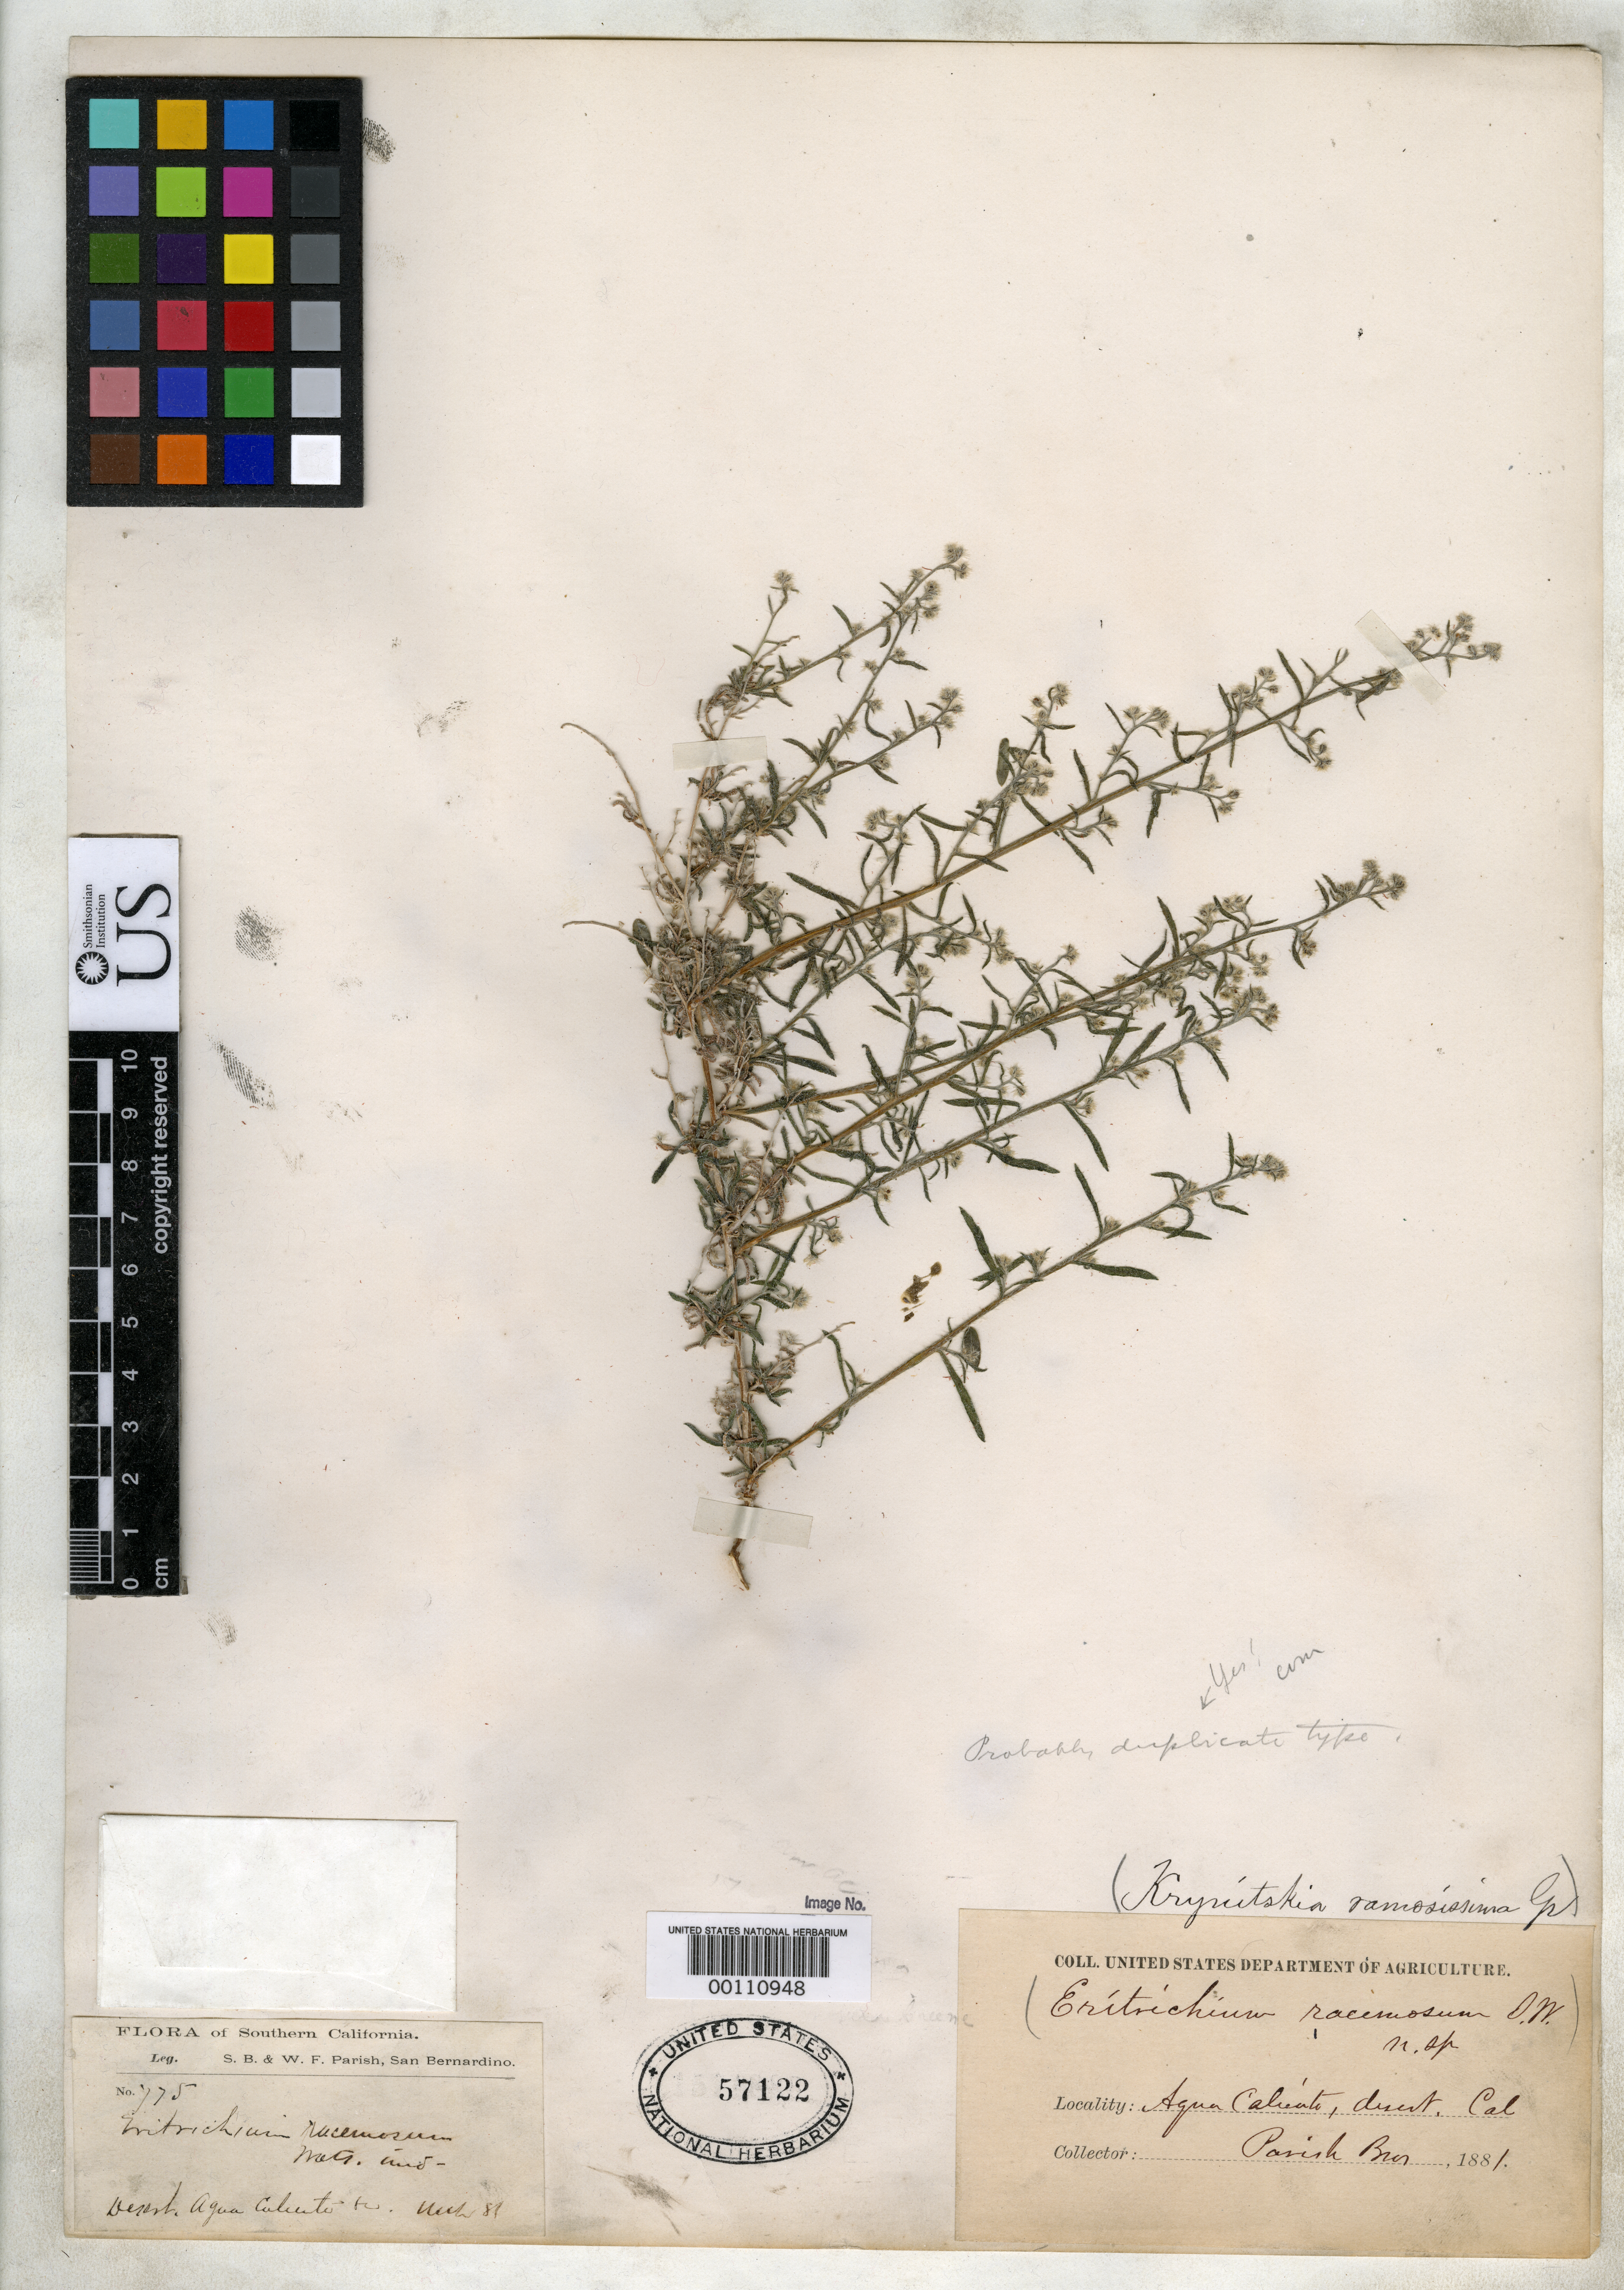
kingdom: Plantae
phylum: Tracheophyta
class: Magnoliopsida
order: Boraginales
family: Boraginaceae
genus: Eritrichium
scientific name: Eritrichium racemosum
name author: S. Watson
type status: Type Collection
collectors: S. B. Parish & W. F. Parish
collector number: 775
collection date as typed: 1881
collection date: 1881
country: United States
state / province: California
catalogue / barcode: US 57122